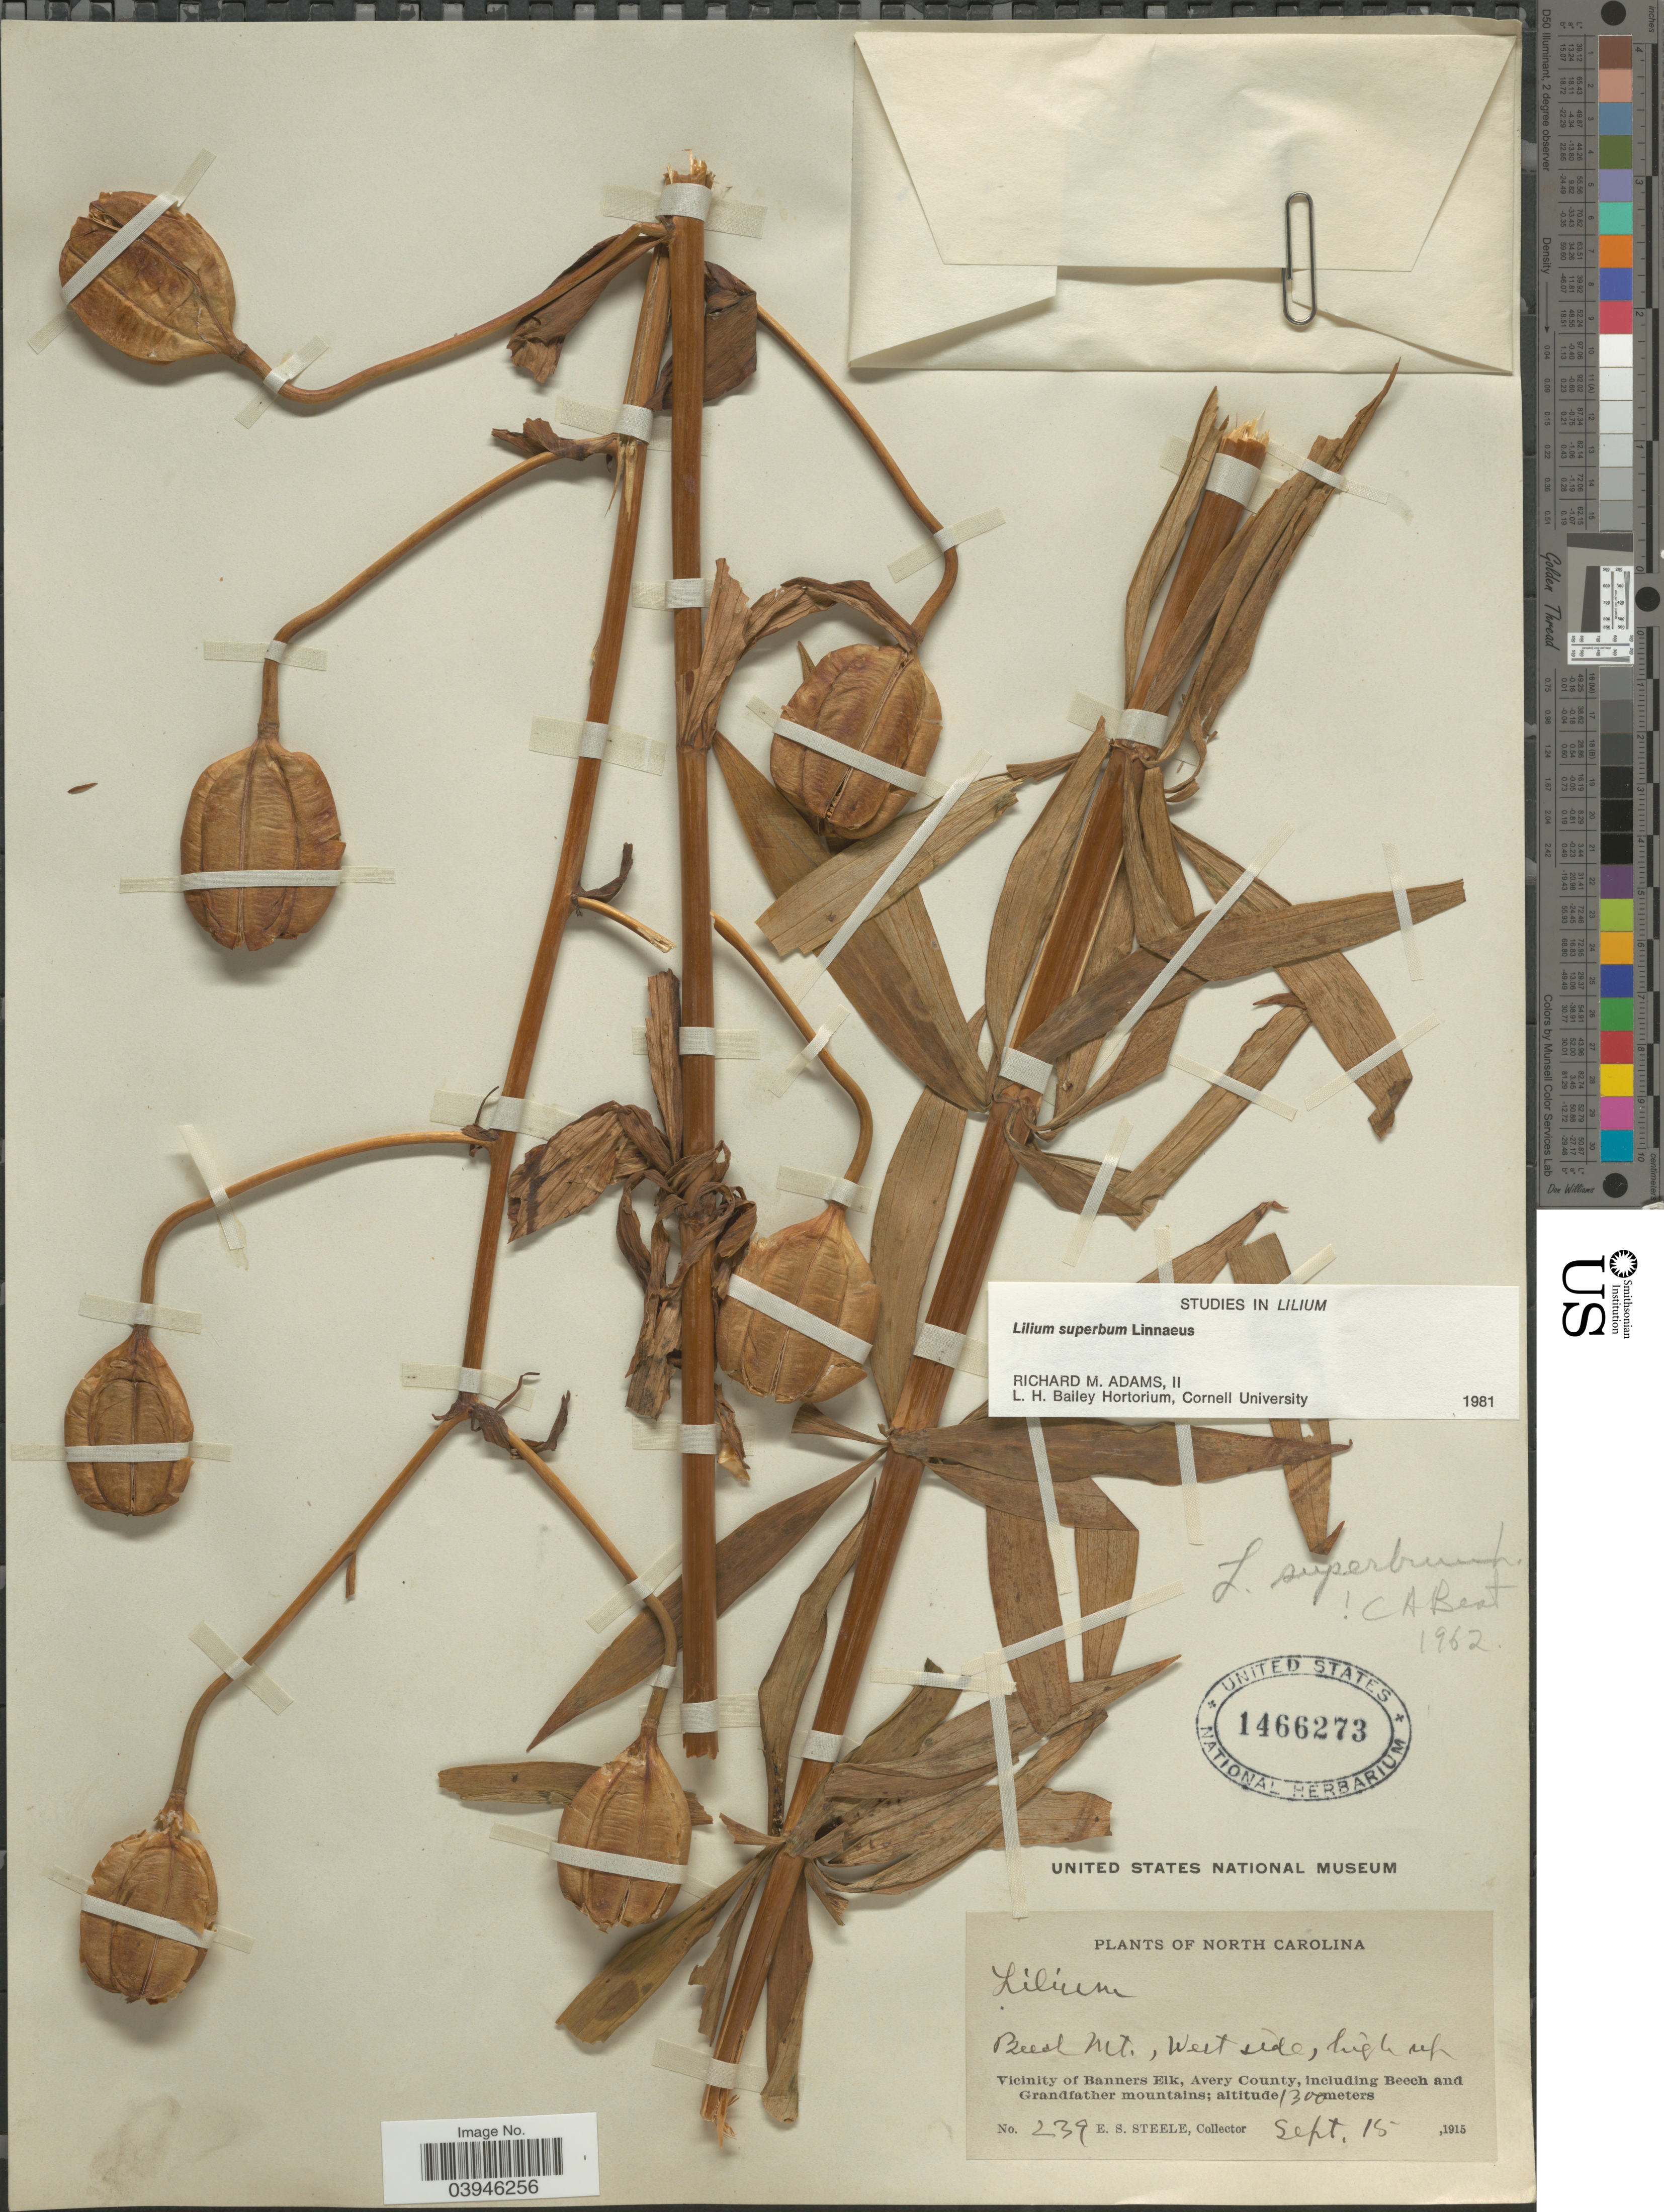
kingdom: Plantae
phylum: Tracheophyta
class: Liliopsida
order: Liliales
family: Liliaceae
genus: Lilium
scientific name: Lilium superbum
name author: L.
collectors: E. Steele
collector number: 239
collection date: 1915-09-15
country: United States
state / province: North Carolina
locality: Beech Mt., West side, high up. Vicinity of Banners Elk, Avery County, including Beech and Grandfather mountains.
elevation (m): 1300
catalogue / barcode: US 1466273